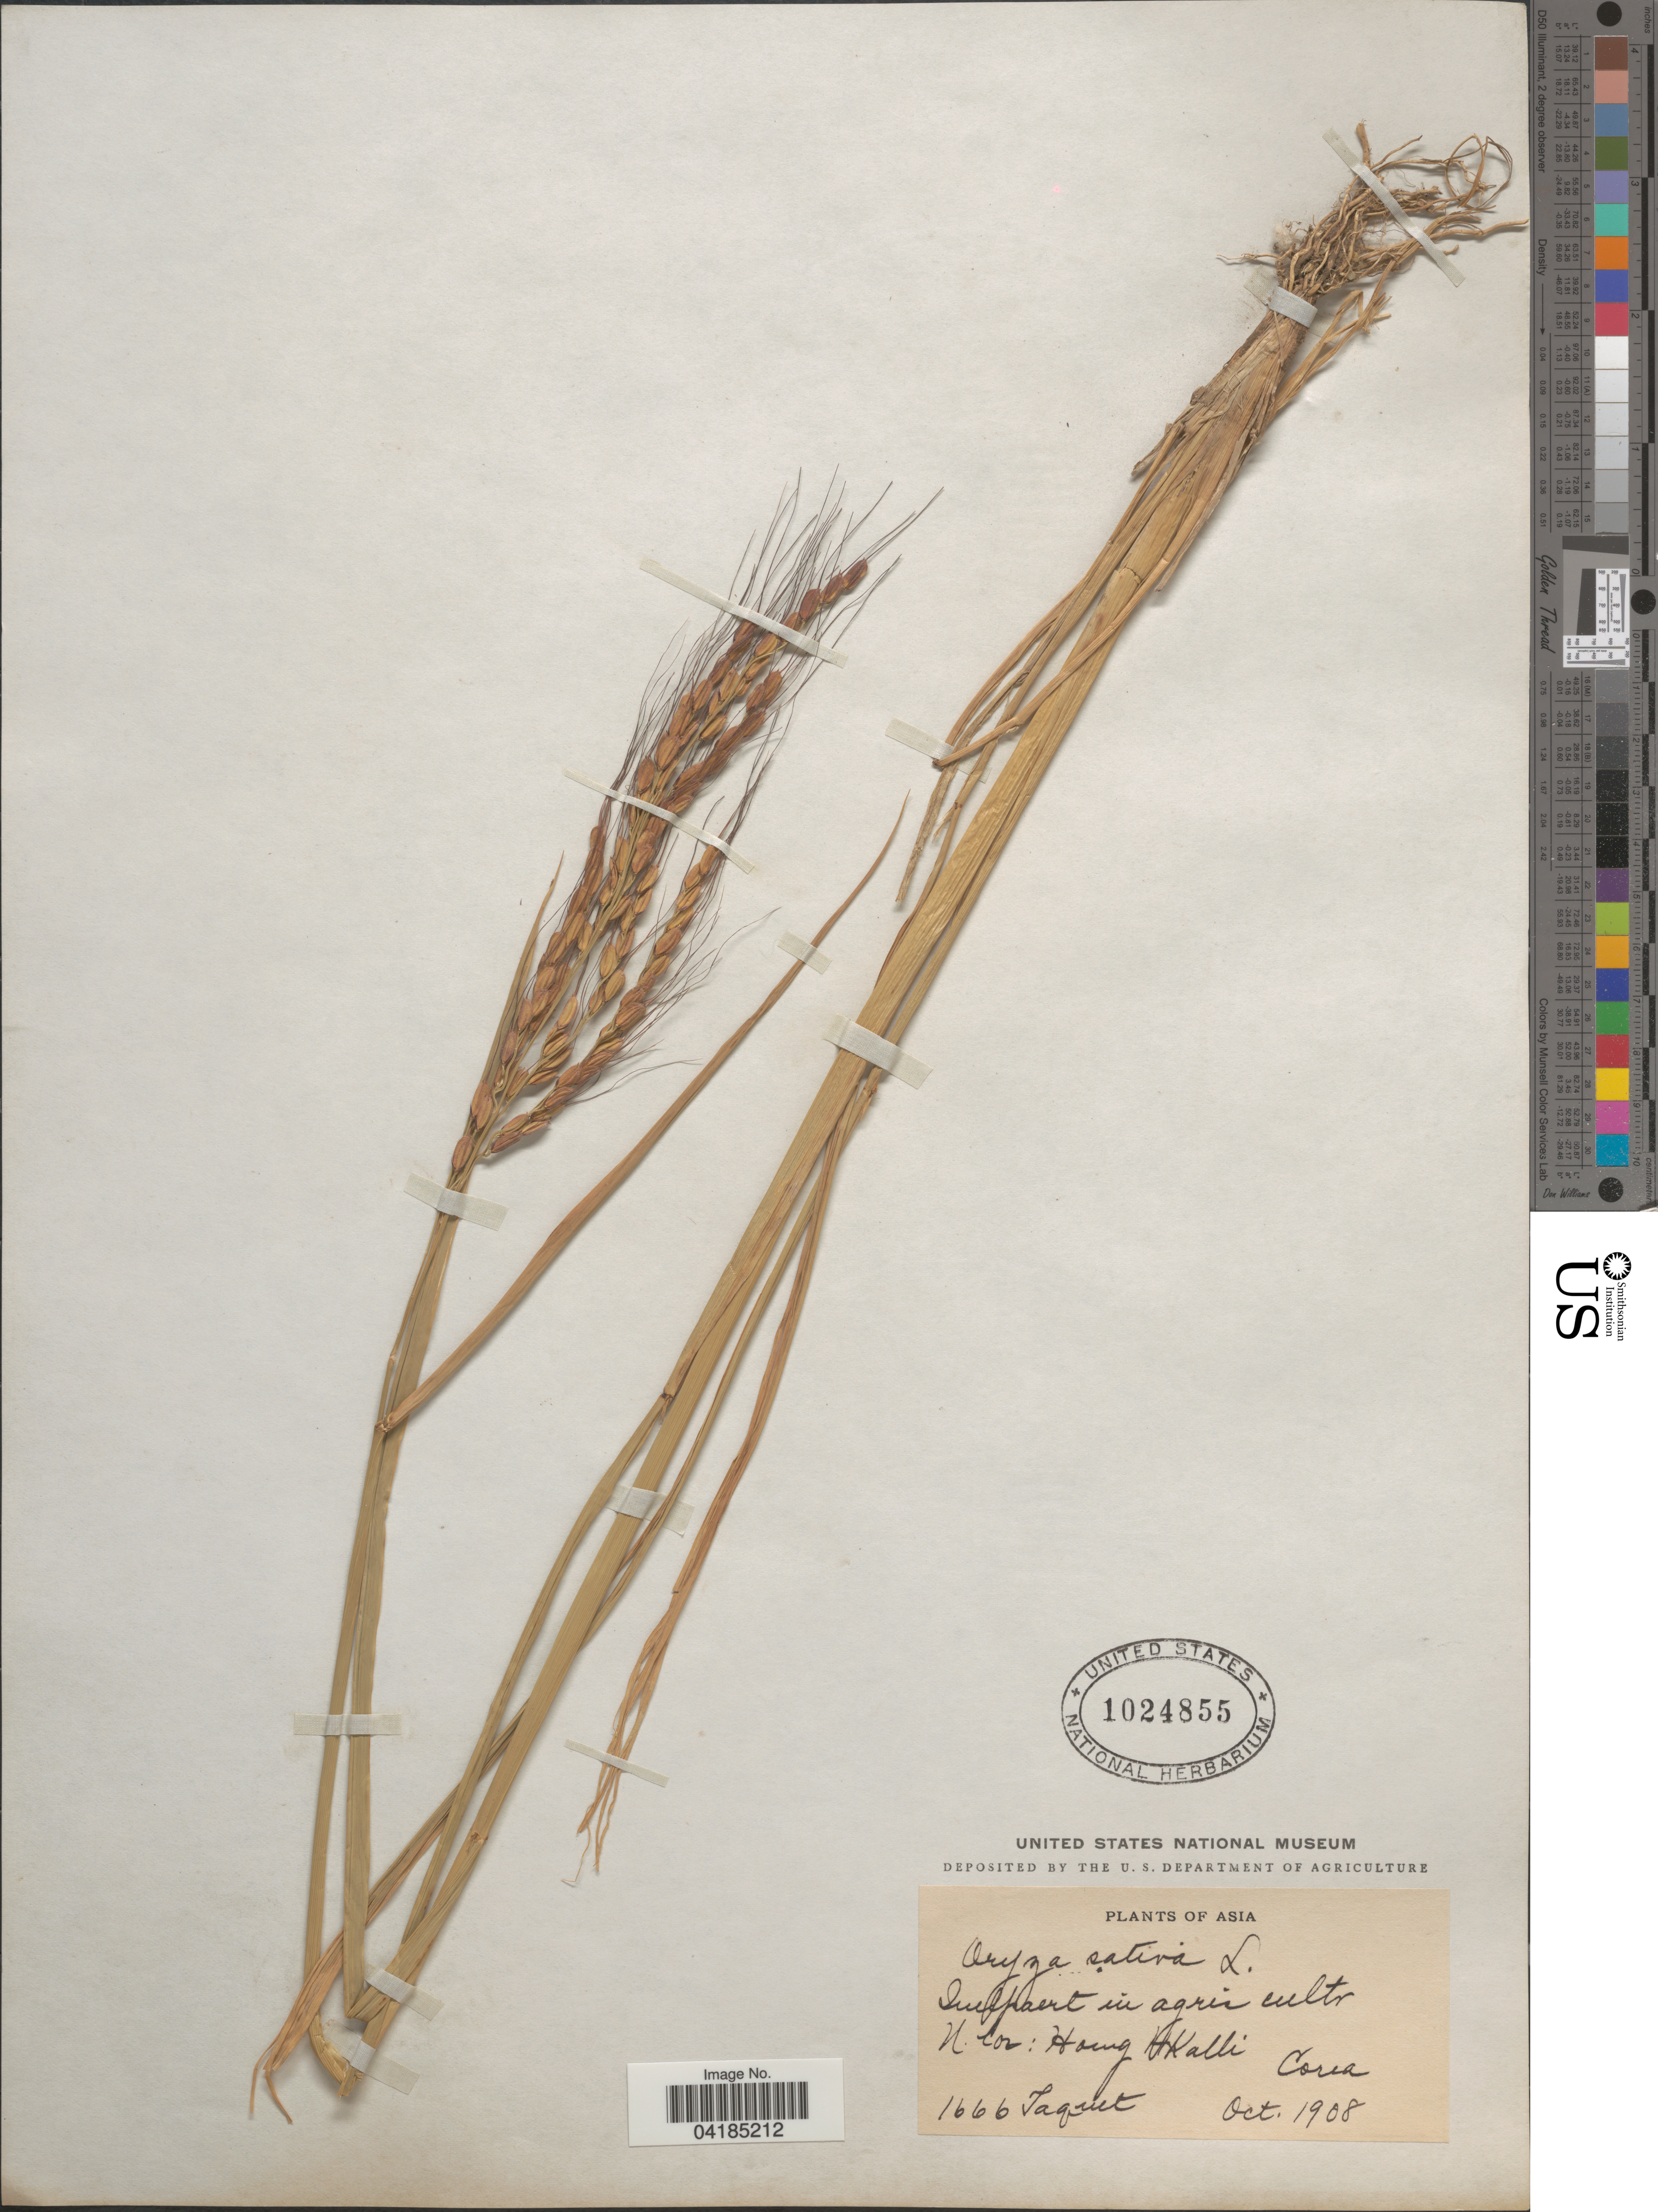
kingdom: Plantae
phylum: Tracheophyta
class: Liliopsida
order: Poales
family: Poaceae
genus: Oryza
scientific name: Oryza sativa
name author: L.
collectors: Taquet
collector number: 1666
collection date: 1908-10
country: North Korea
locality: N. Cor.: Hoeng Kalki. [interpreted] Corea.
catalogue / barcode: US 1024855